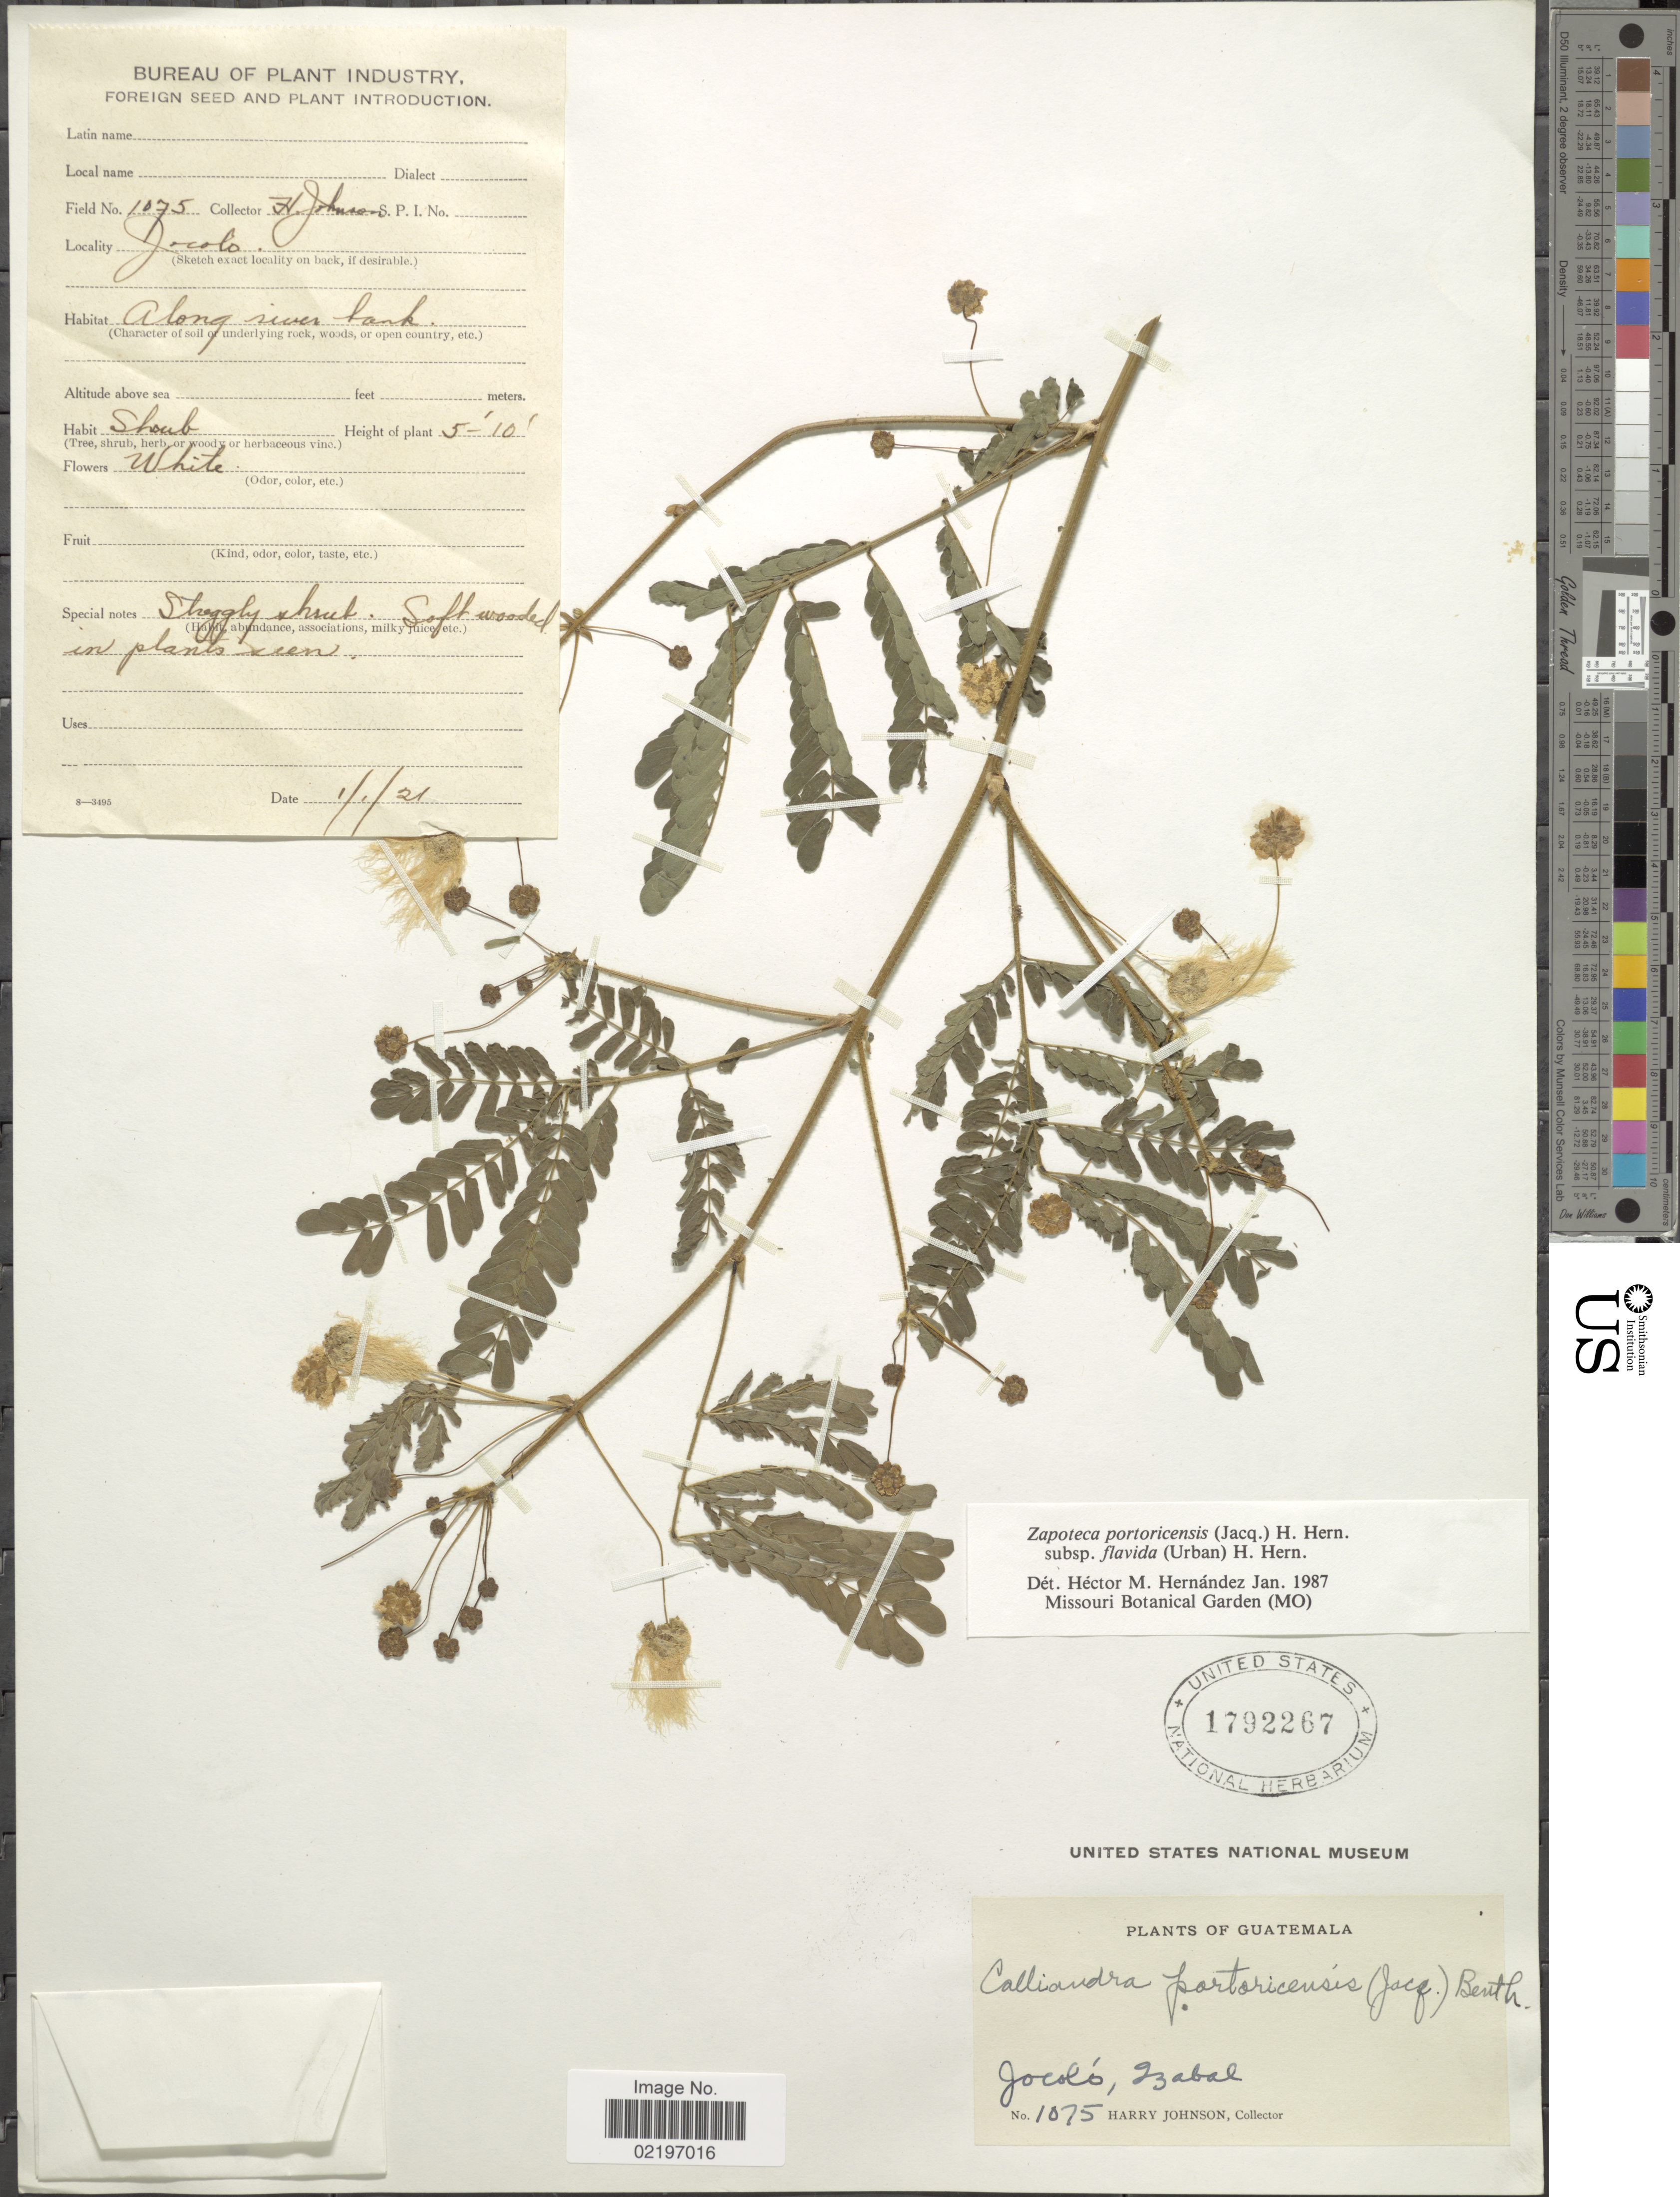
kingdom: Plantae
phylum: Tracheophyta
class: Magnoliopsida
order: Fabales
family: Fabaceae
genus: Zapoteca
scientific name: Zapoteca portoricensis subsp. flavida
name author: (Urb.) H.M. Hern.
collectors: H. Johnson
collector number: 1075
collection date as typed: Transcribed d/m/y: 1/1/21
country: Guatemala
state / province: Izabal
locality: Jocolo, Along river bank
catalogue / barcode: US 1792267